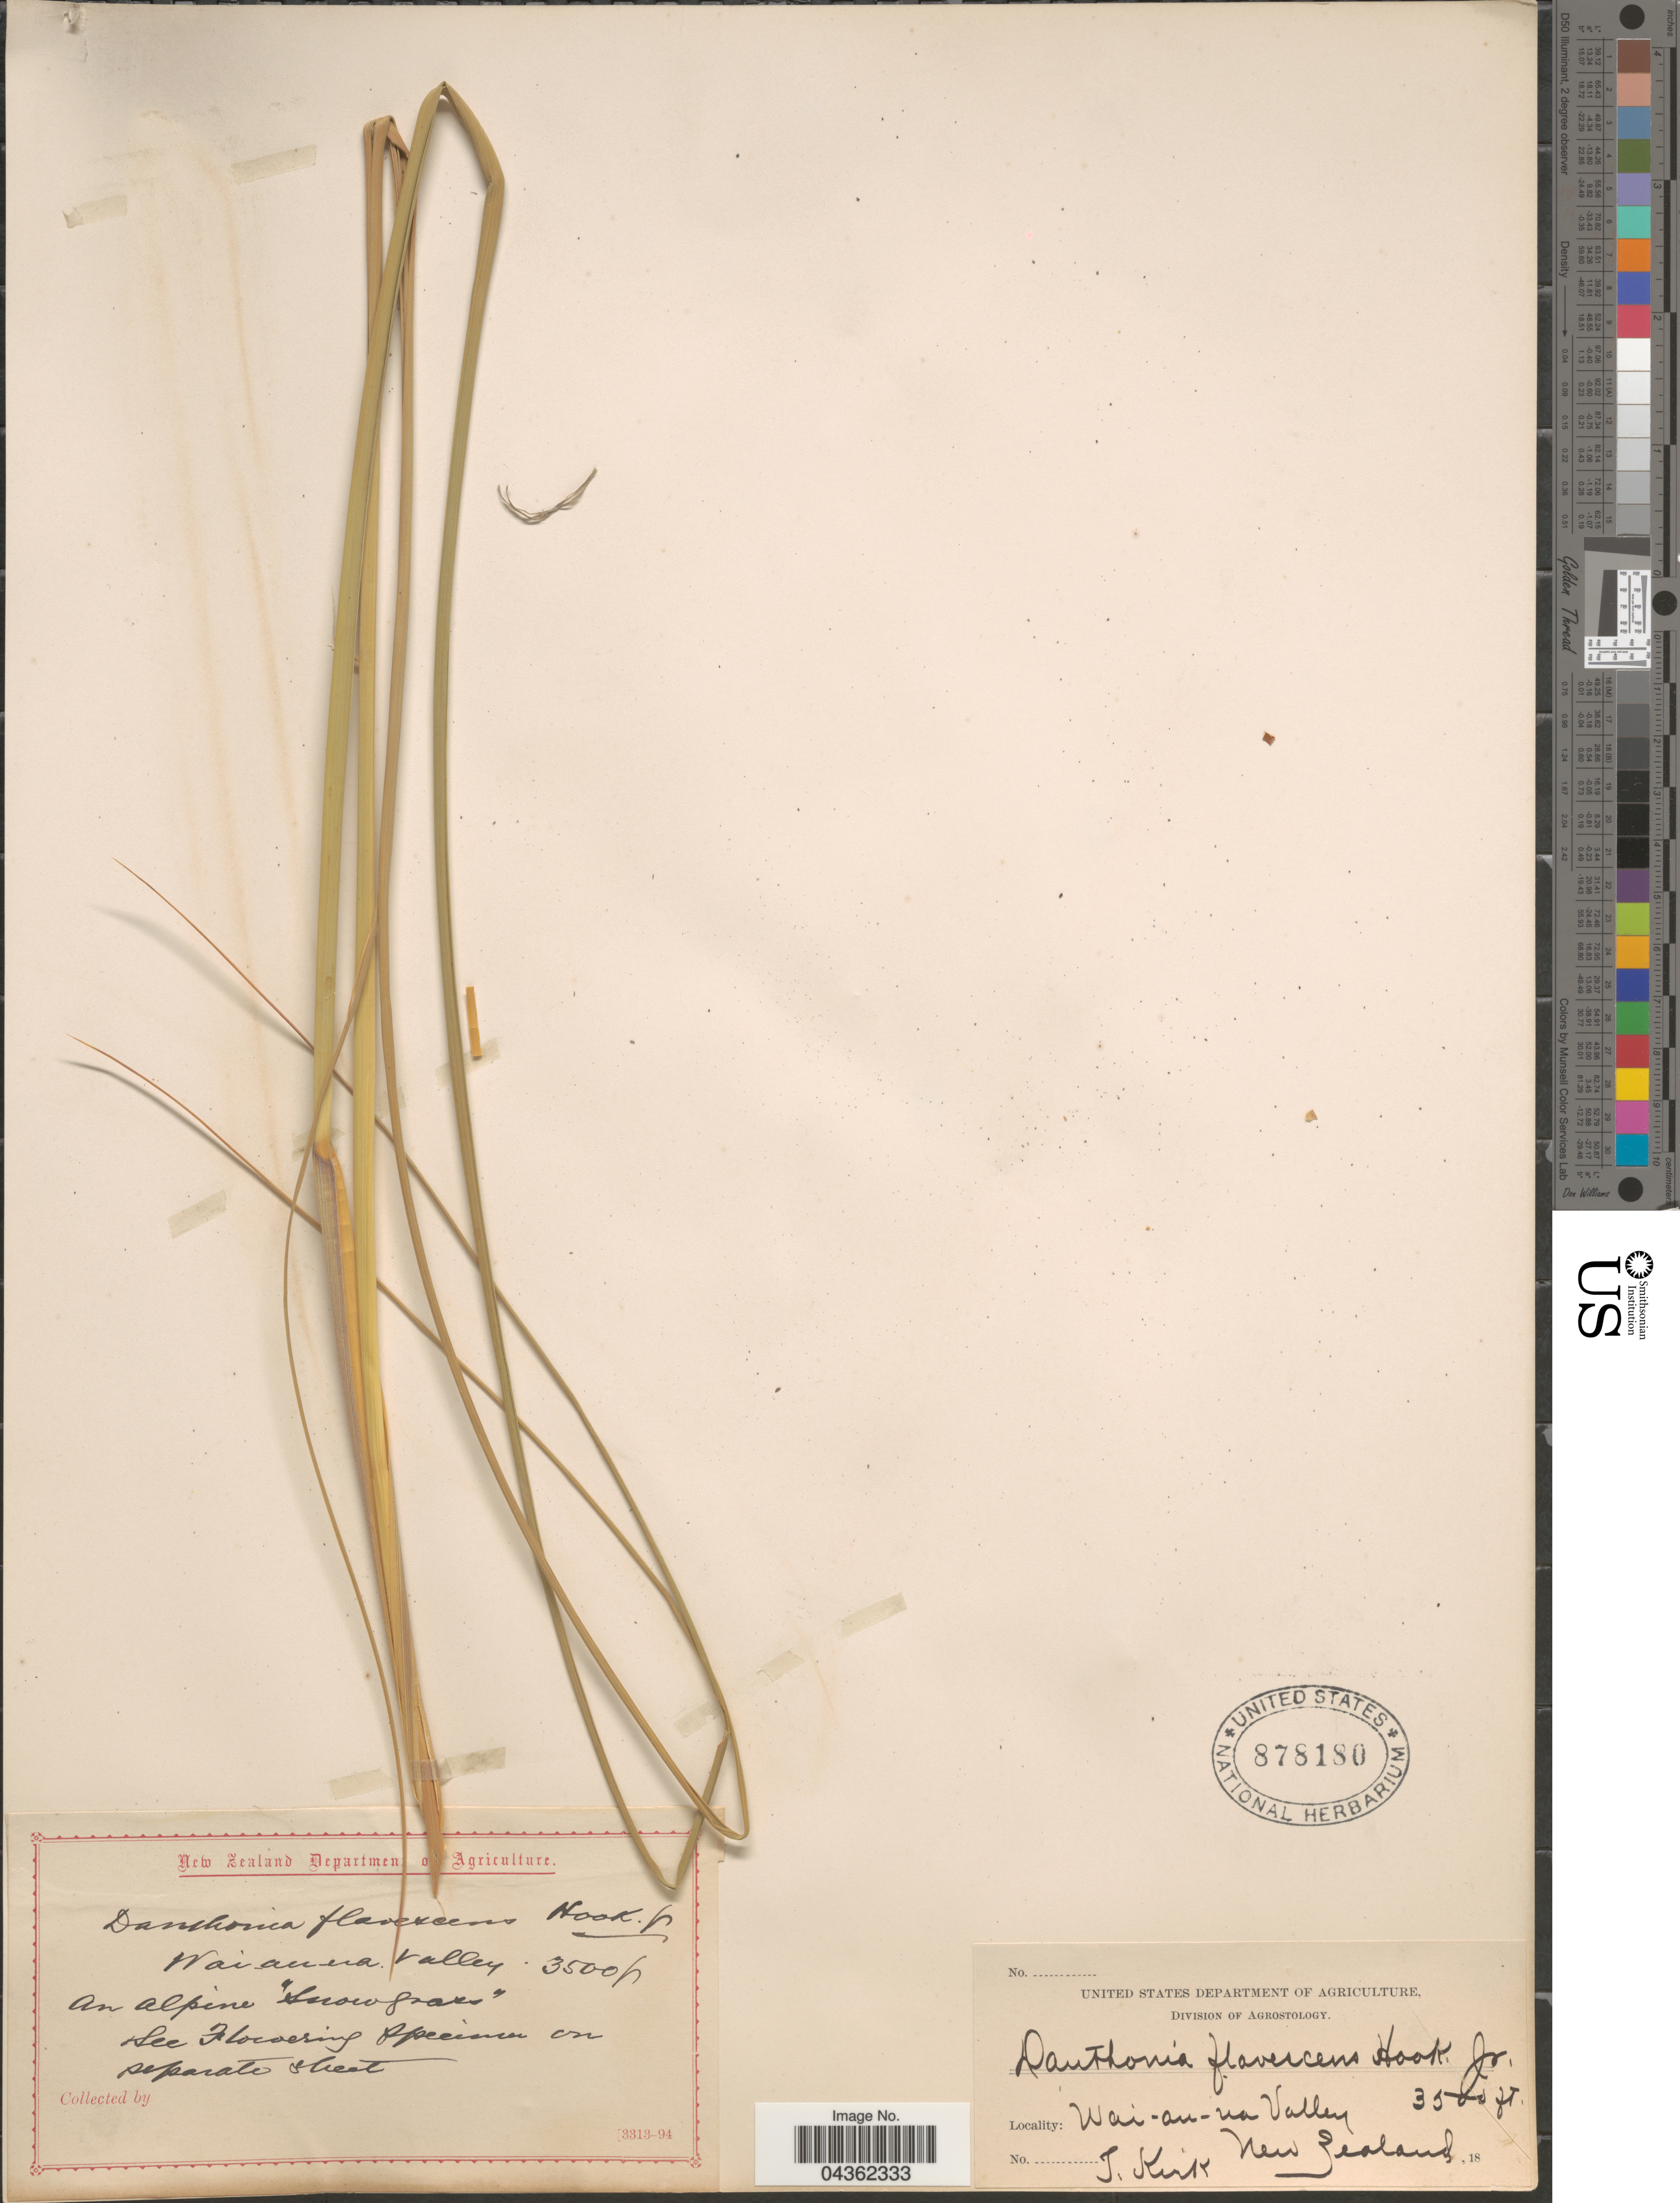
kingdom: Plantae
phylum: Tracheophyta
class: Liliopsida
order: Poales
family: Poaceae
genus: Chionochloa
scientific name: Chionochloa rigida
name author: (Raoul) Zotov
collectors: T. Kirk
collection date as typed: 18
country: New Zealand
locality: Wai-au-ua Valley. Wai-au-ua Valley.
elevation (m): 1067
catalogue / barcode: US 878180